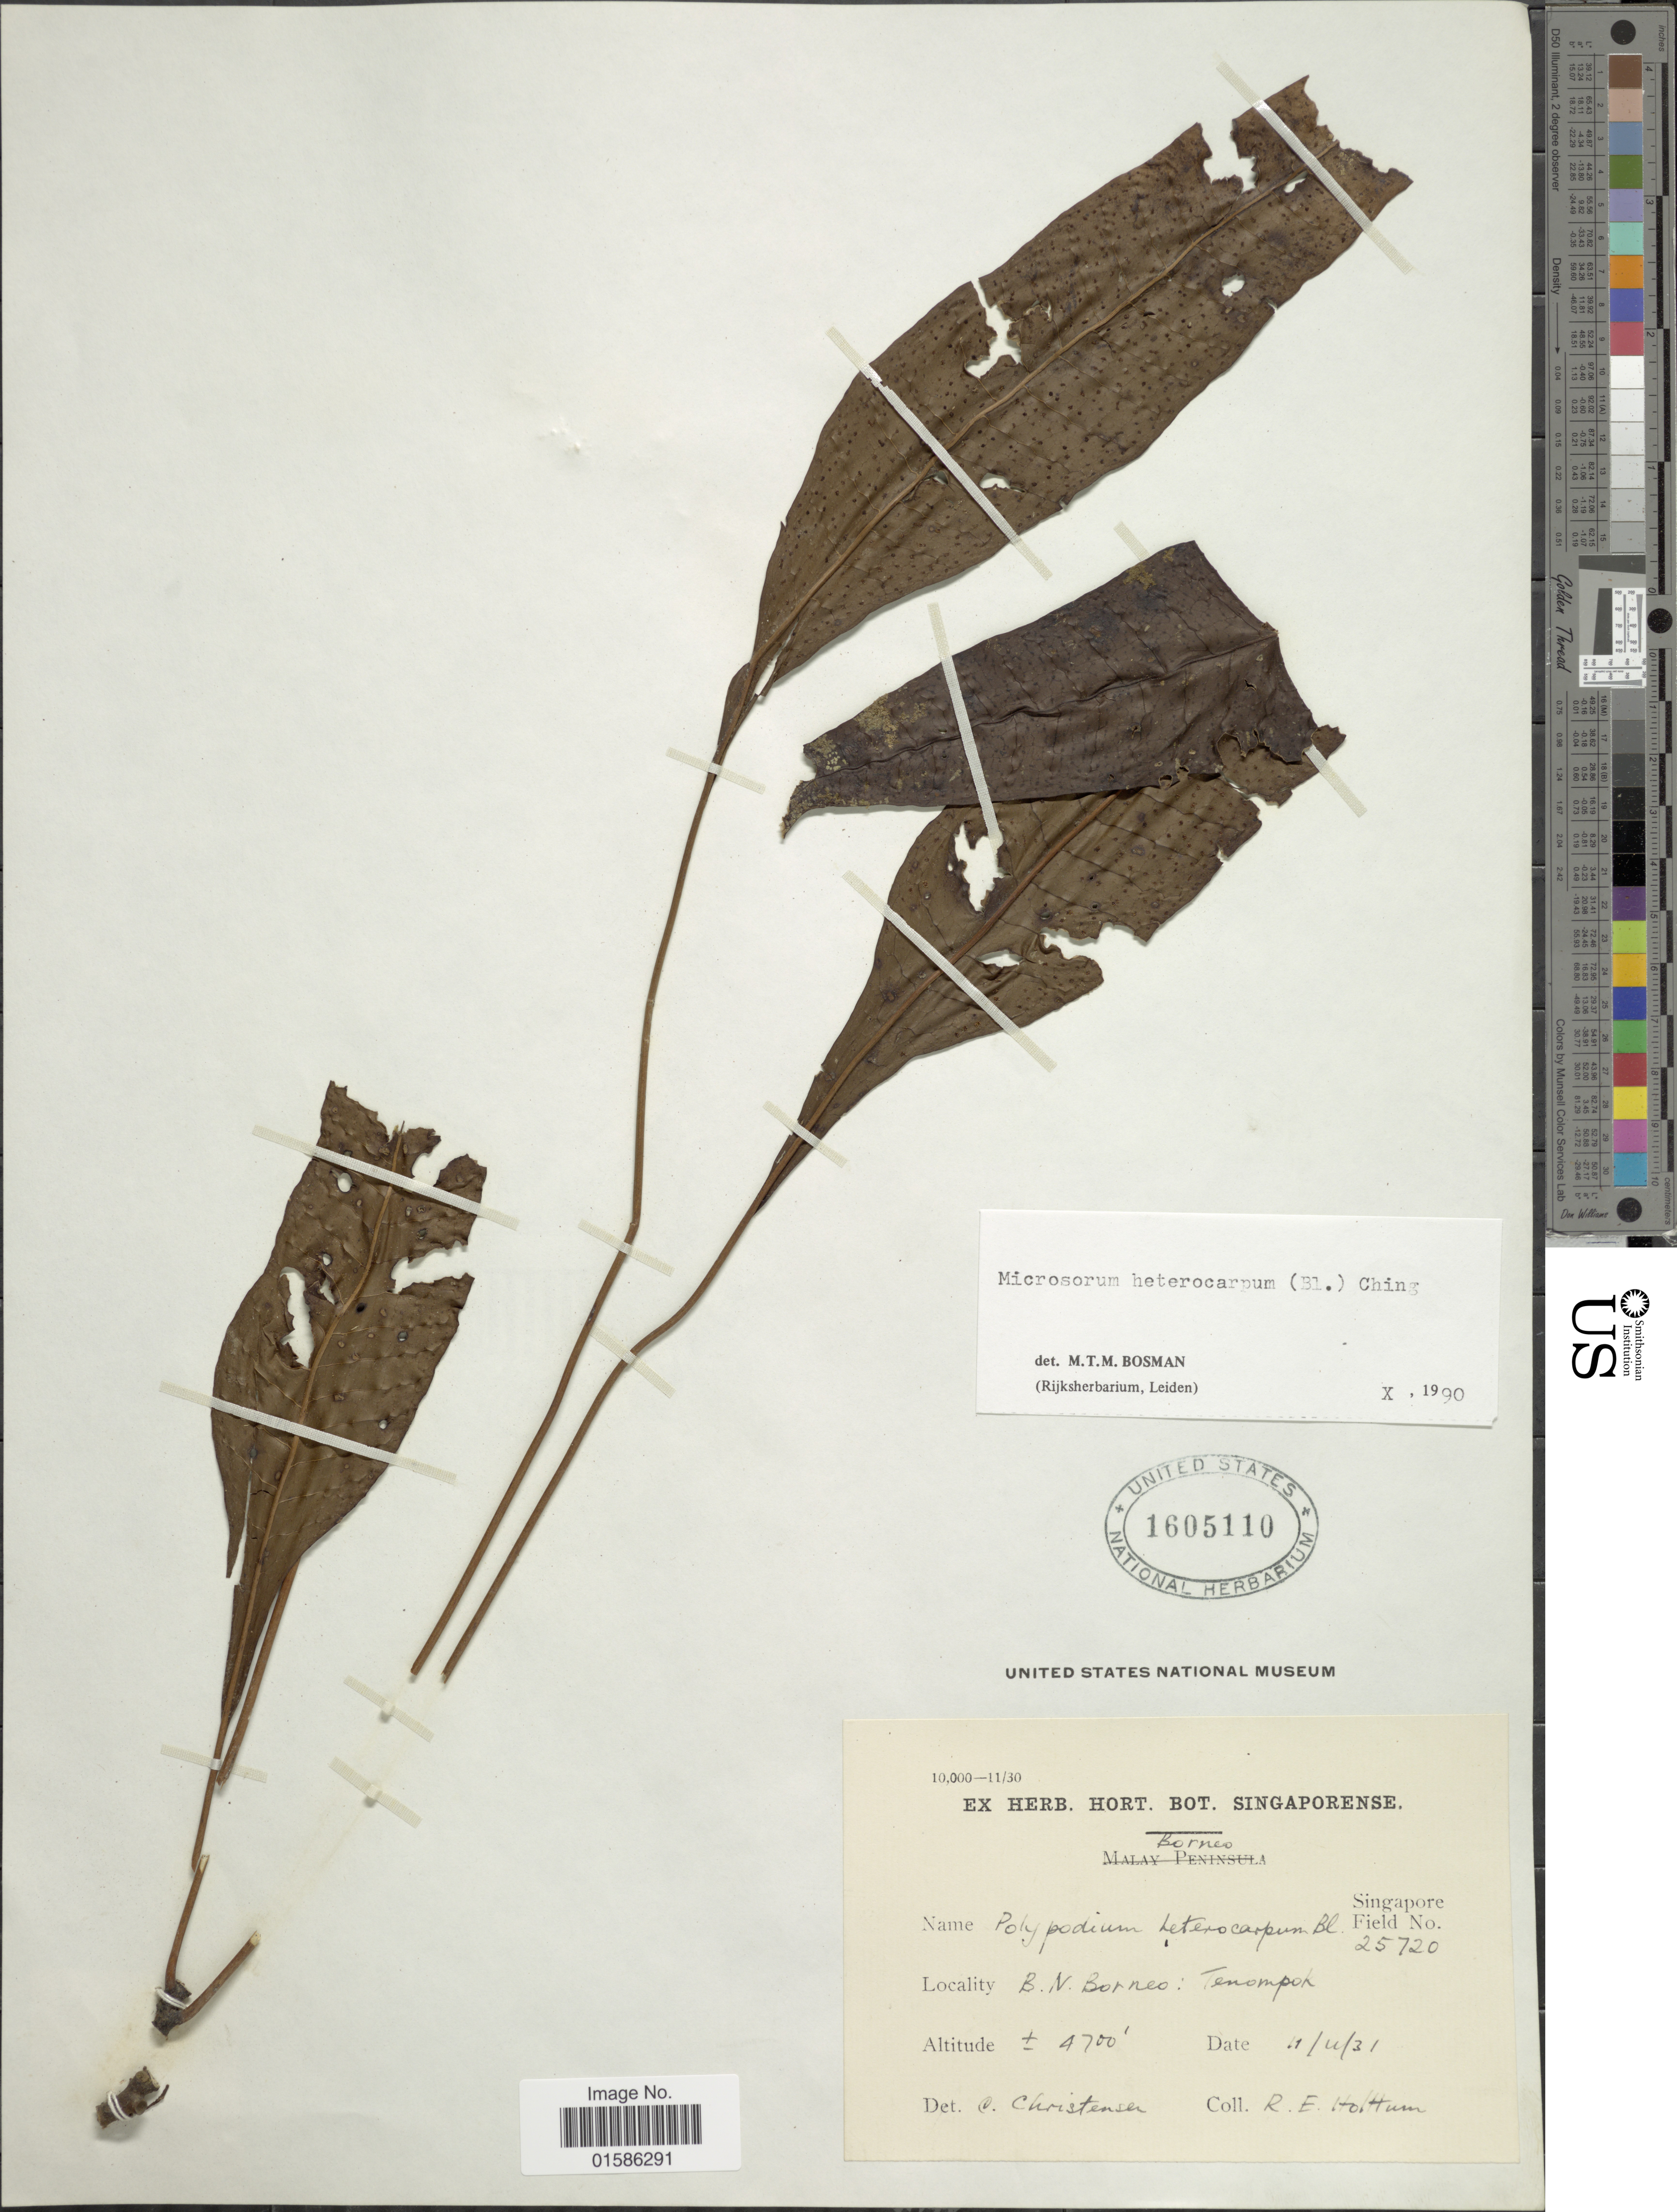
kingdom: Plantae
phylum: Tracheophyta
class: Polypodiopsida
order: Polypodiales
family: Polypodiaceae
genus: Microsorum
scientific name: Microsorum heterocarpum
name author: (Blume) Ching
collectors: R. E. Holttum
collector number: Singapore Field 25720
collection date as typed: Transcribed d/m/y: 11/11/31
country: Malaysia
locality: Borneo, B.N. Borneo: Tenompok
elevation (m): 1433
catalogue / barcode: US 1605110